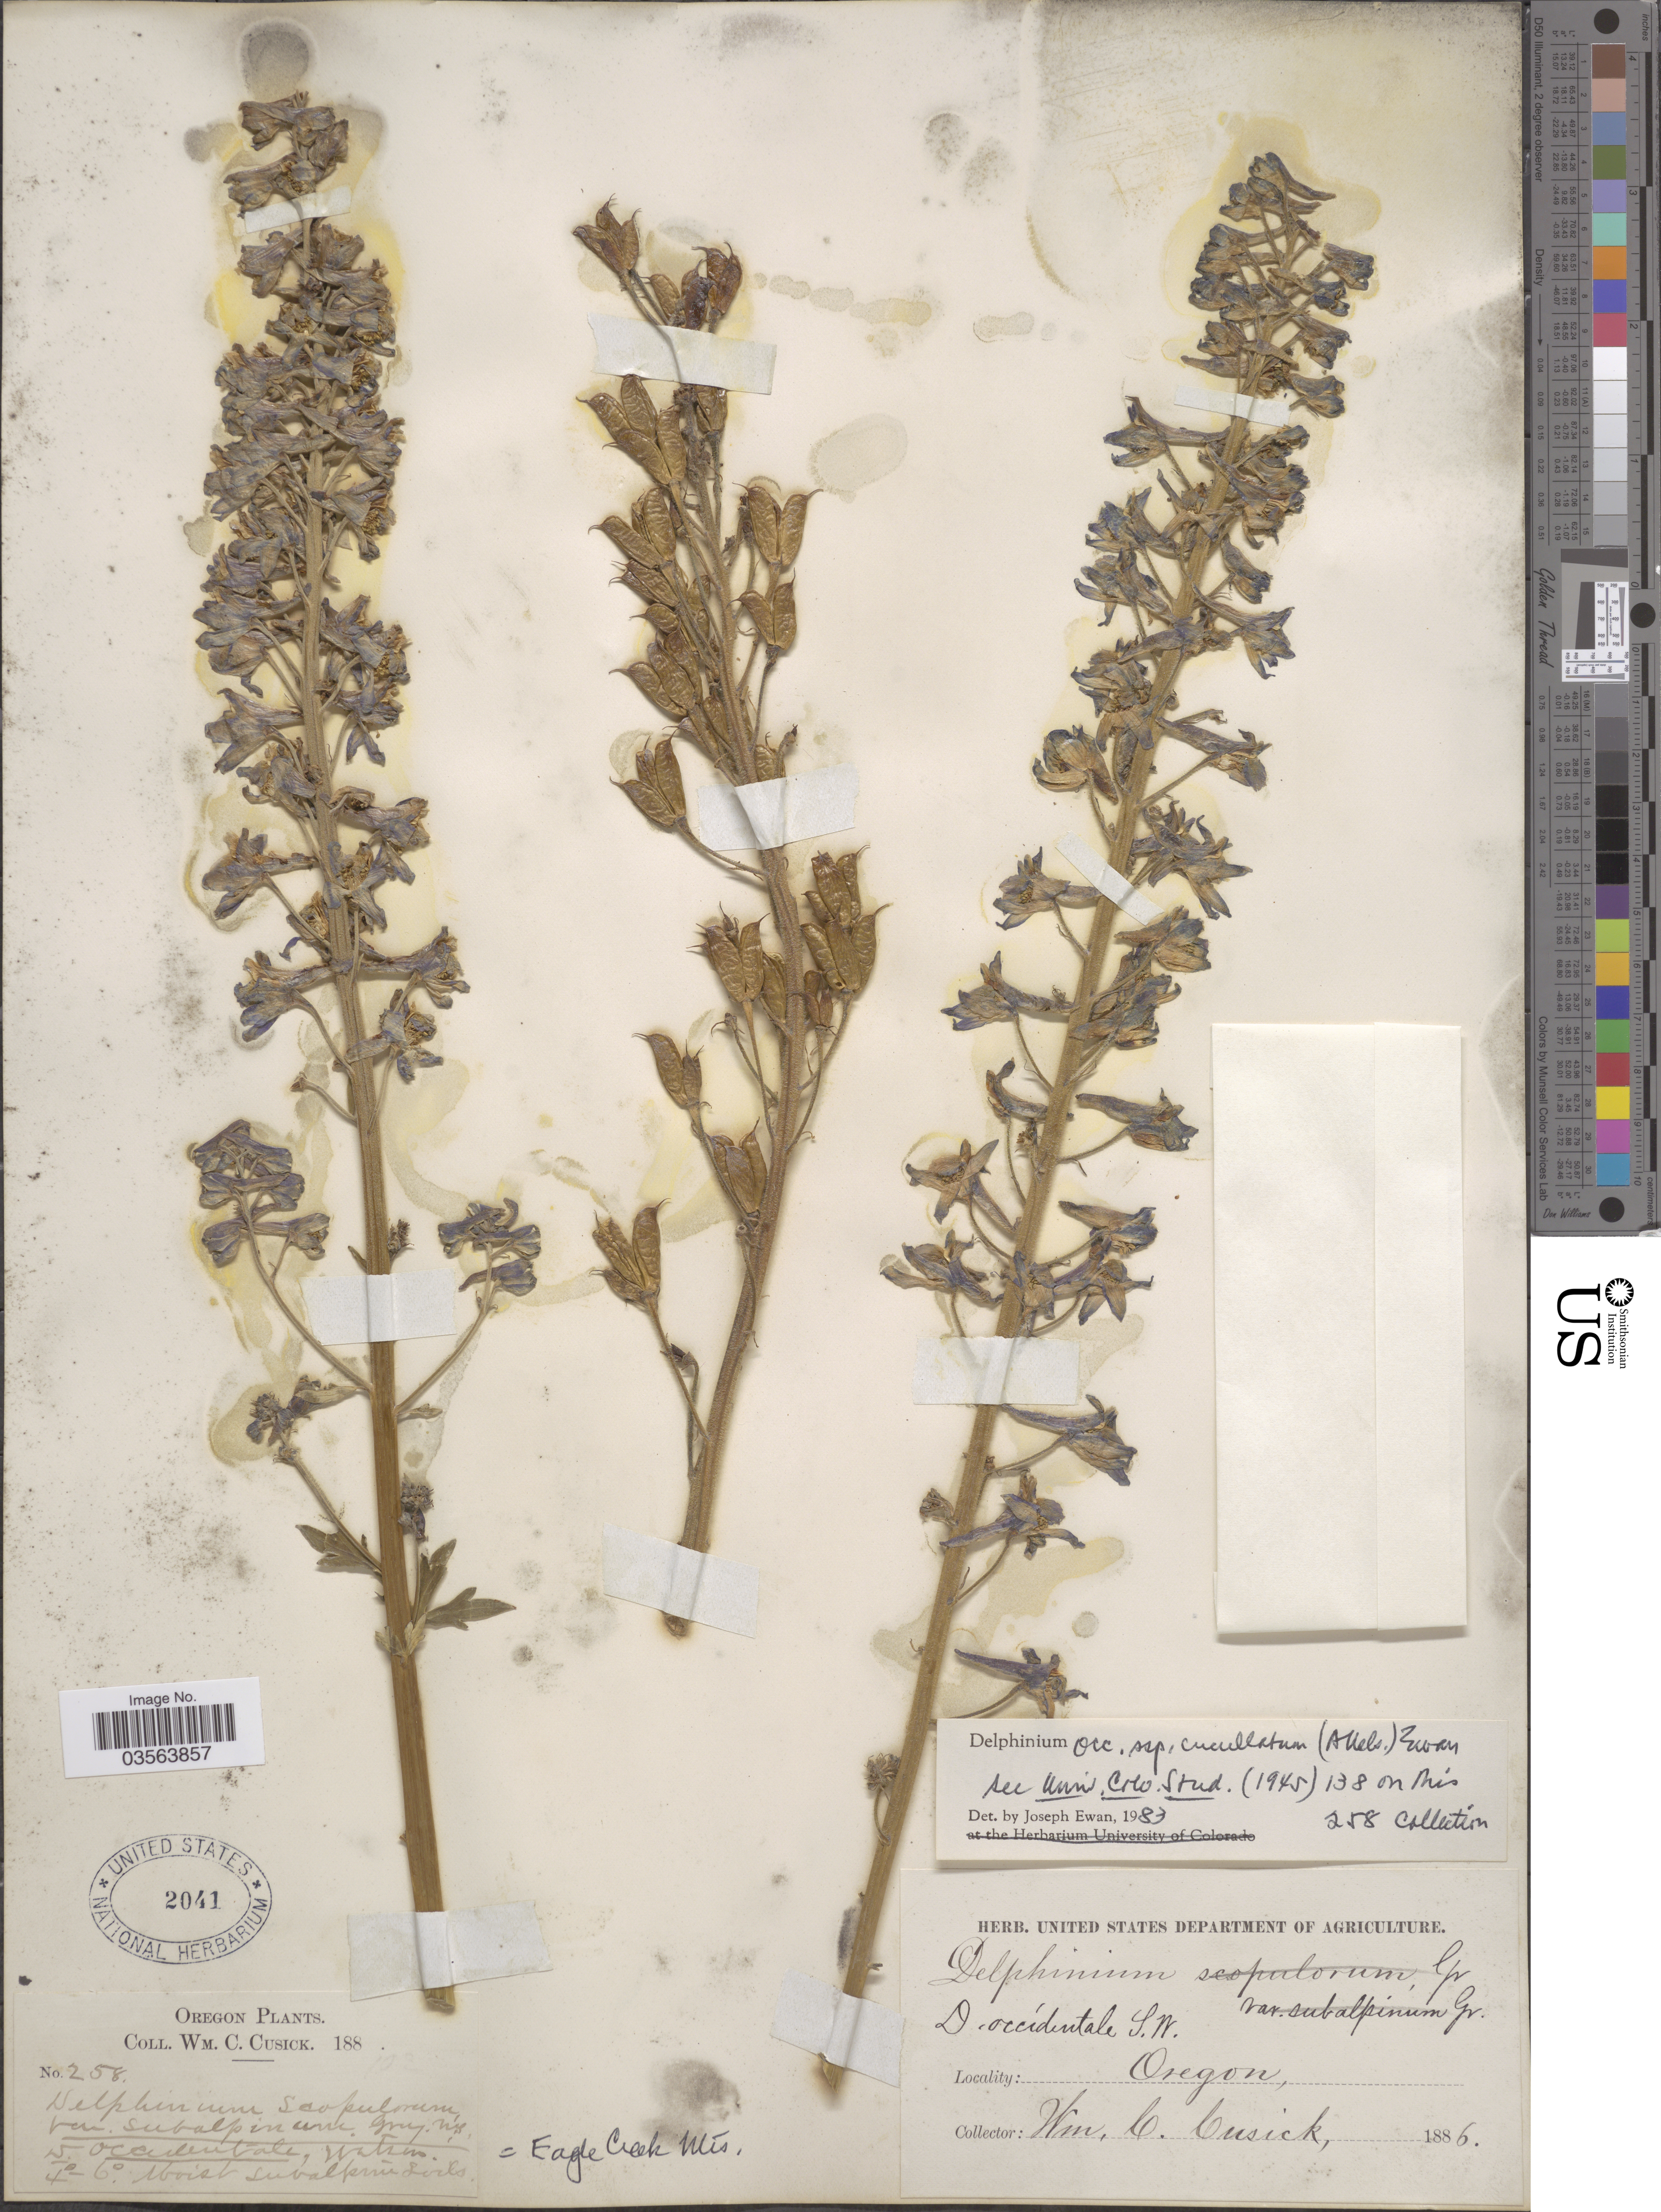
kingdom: Plantae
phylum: Tracheophyta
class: Magnoliopsida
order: Ranunculales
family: Ranunculaceae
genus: Delphinium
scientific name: Delphinium x occidentale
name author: (S. Watson) S. Watson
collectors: W. C. Cusick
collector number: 258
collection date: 1886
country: United States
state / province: Oregon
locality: Eagle Creek Mts.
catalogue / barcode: US 2041